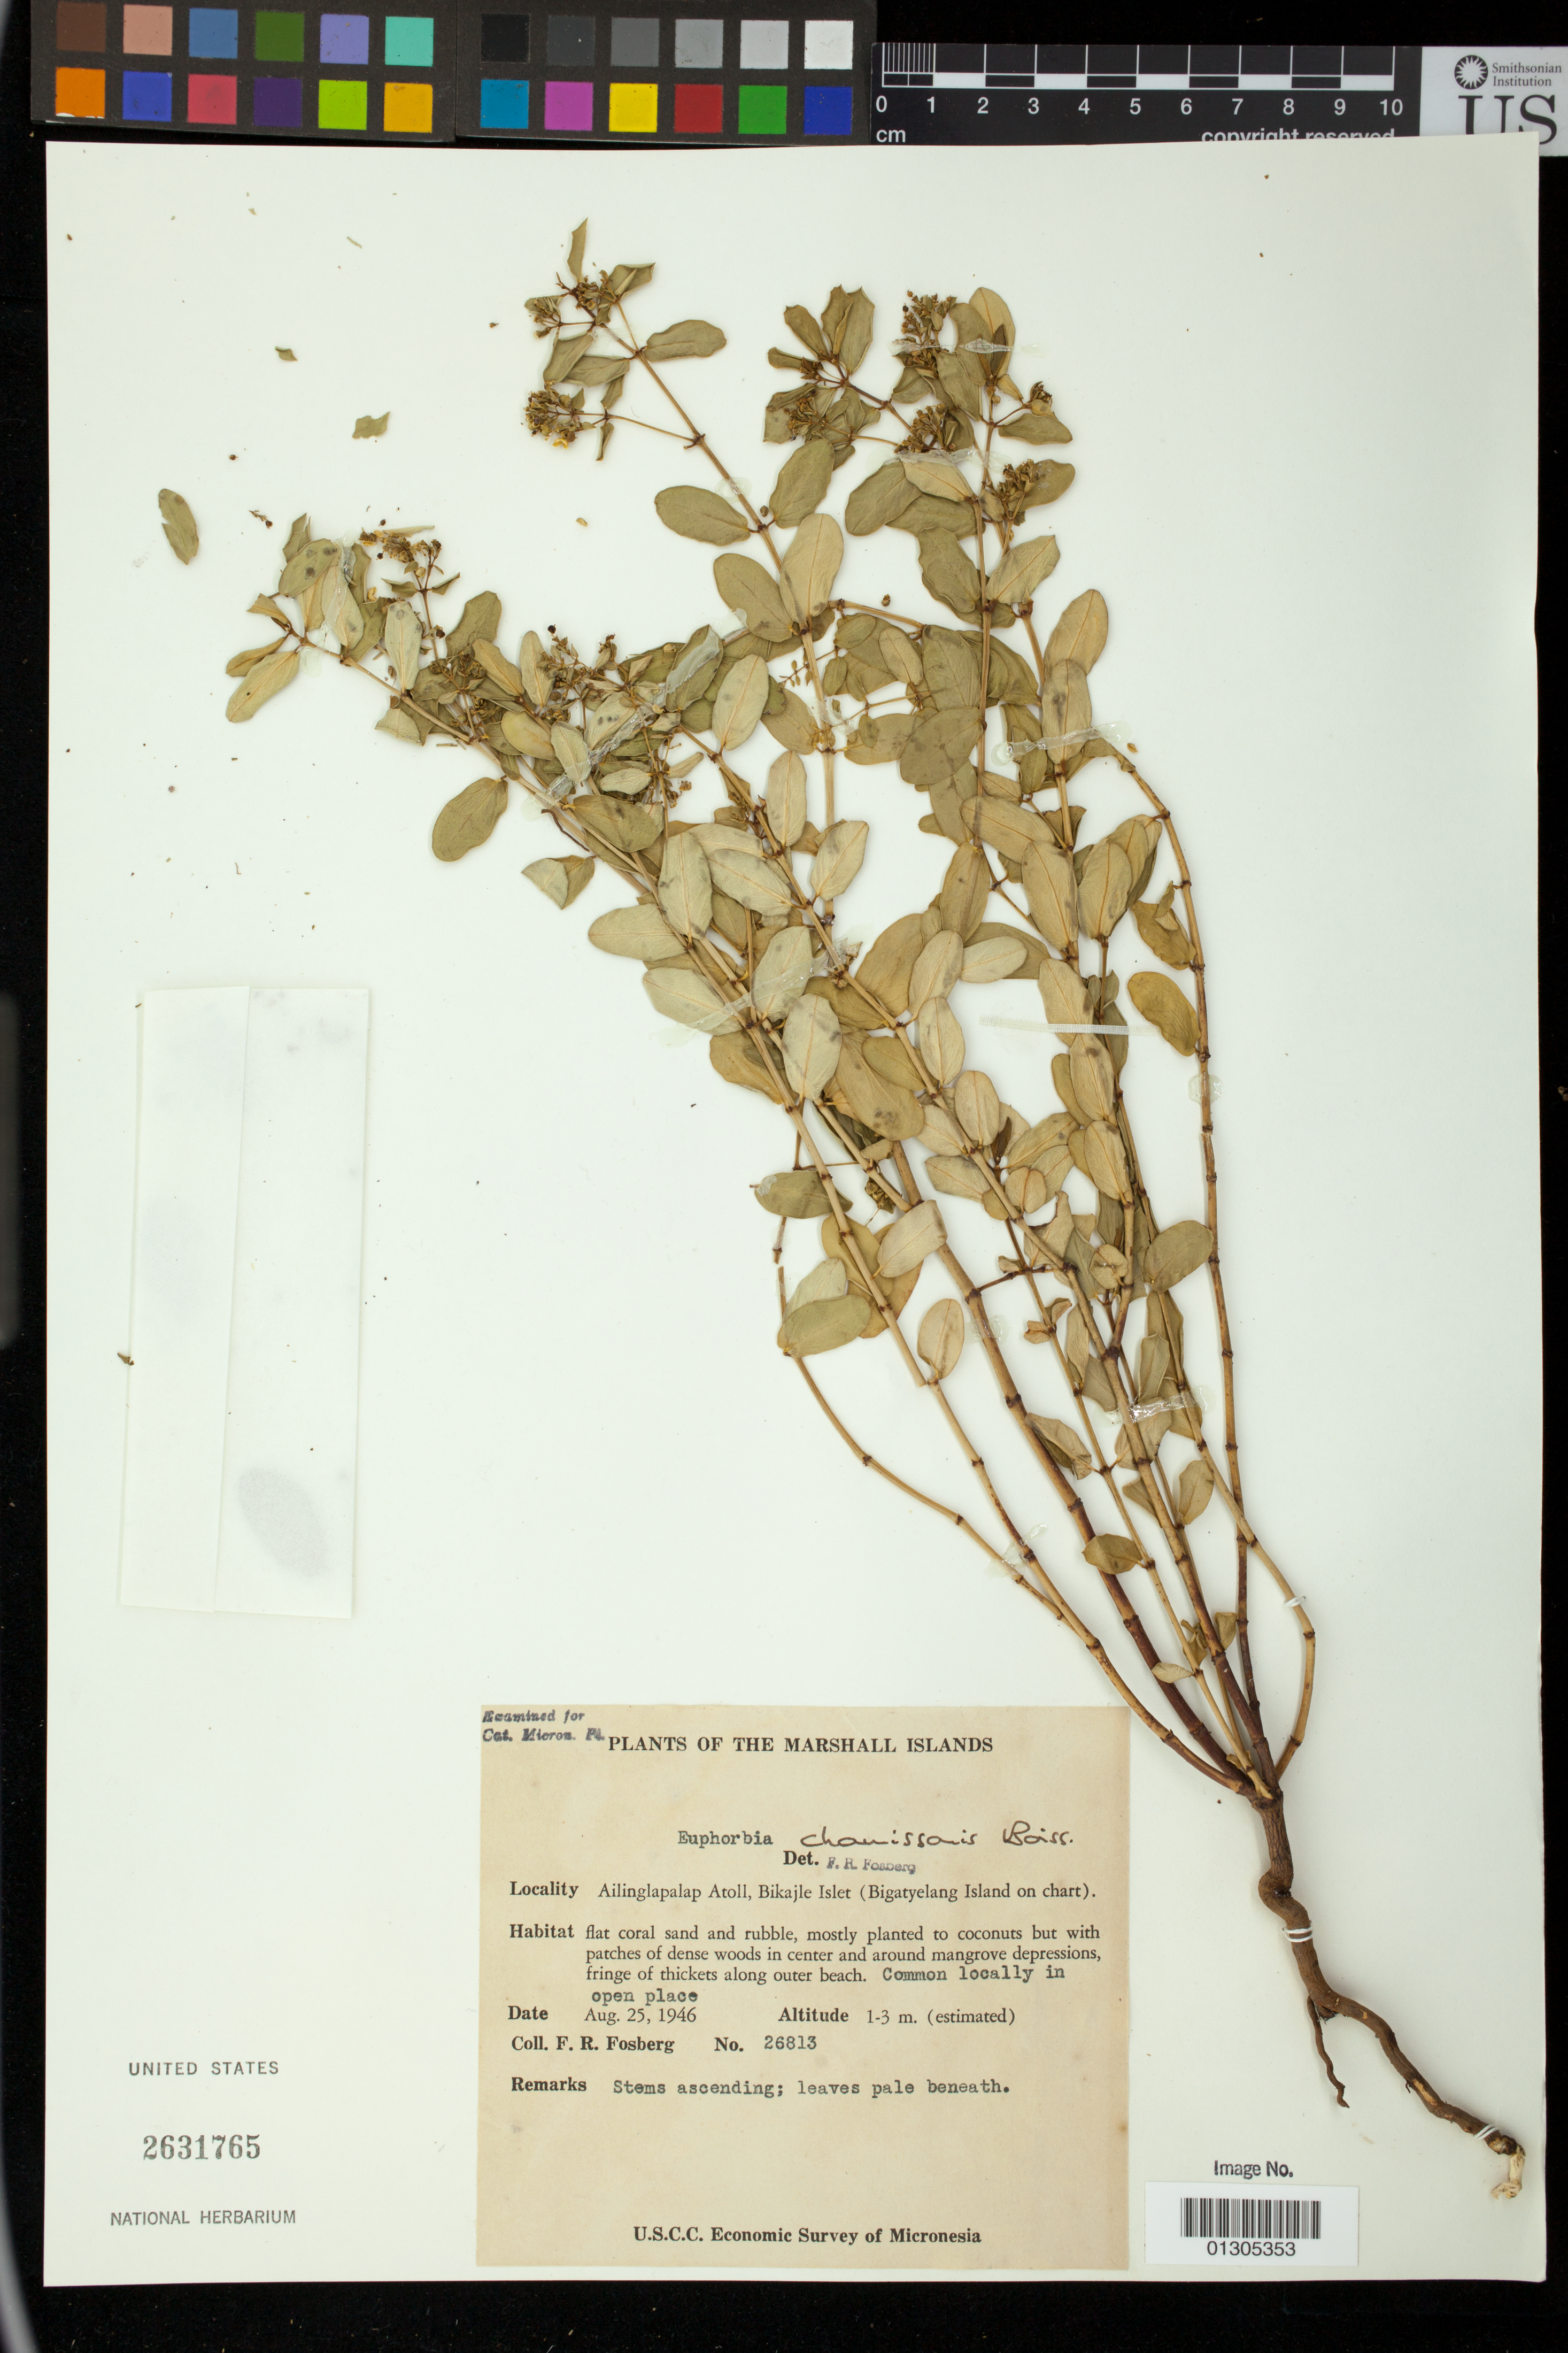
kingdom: Plantae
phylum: Tracheophyta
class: Magnoliopsida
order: Malpighiales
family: Euphorbiaceae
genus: Euphorbia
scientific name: Euphorbia chamissonis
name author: (Klotzsch ex Klotzsch & Garcke) Boiss.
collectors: F. R. Fosberg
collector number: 26813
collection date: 1946-08-25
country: Marshall Islands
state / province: Ailinglaplap Atoll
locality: Bikajle Islet (Bigatyelang Island on chart).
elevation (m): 1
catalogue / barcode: US 2631765